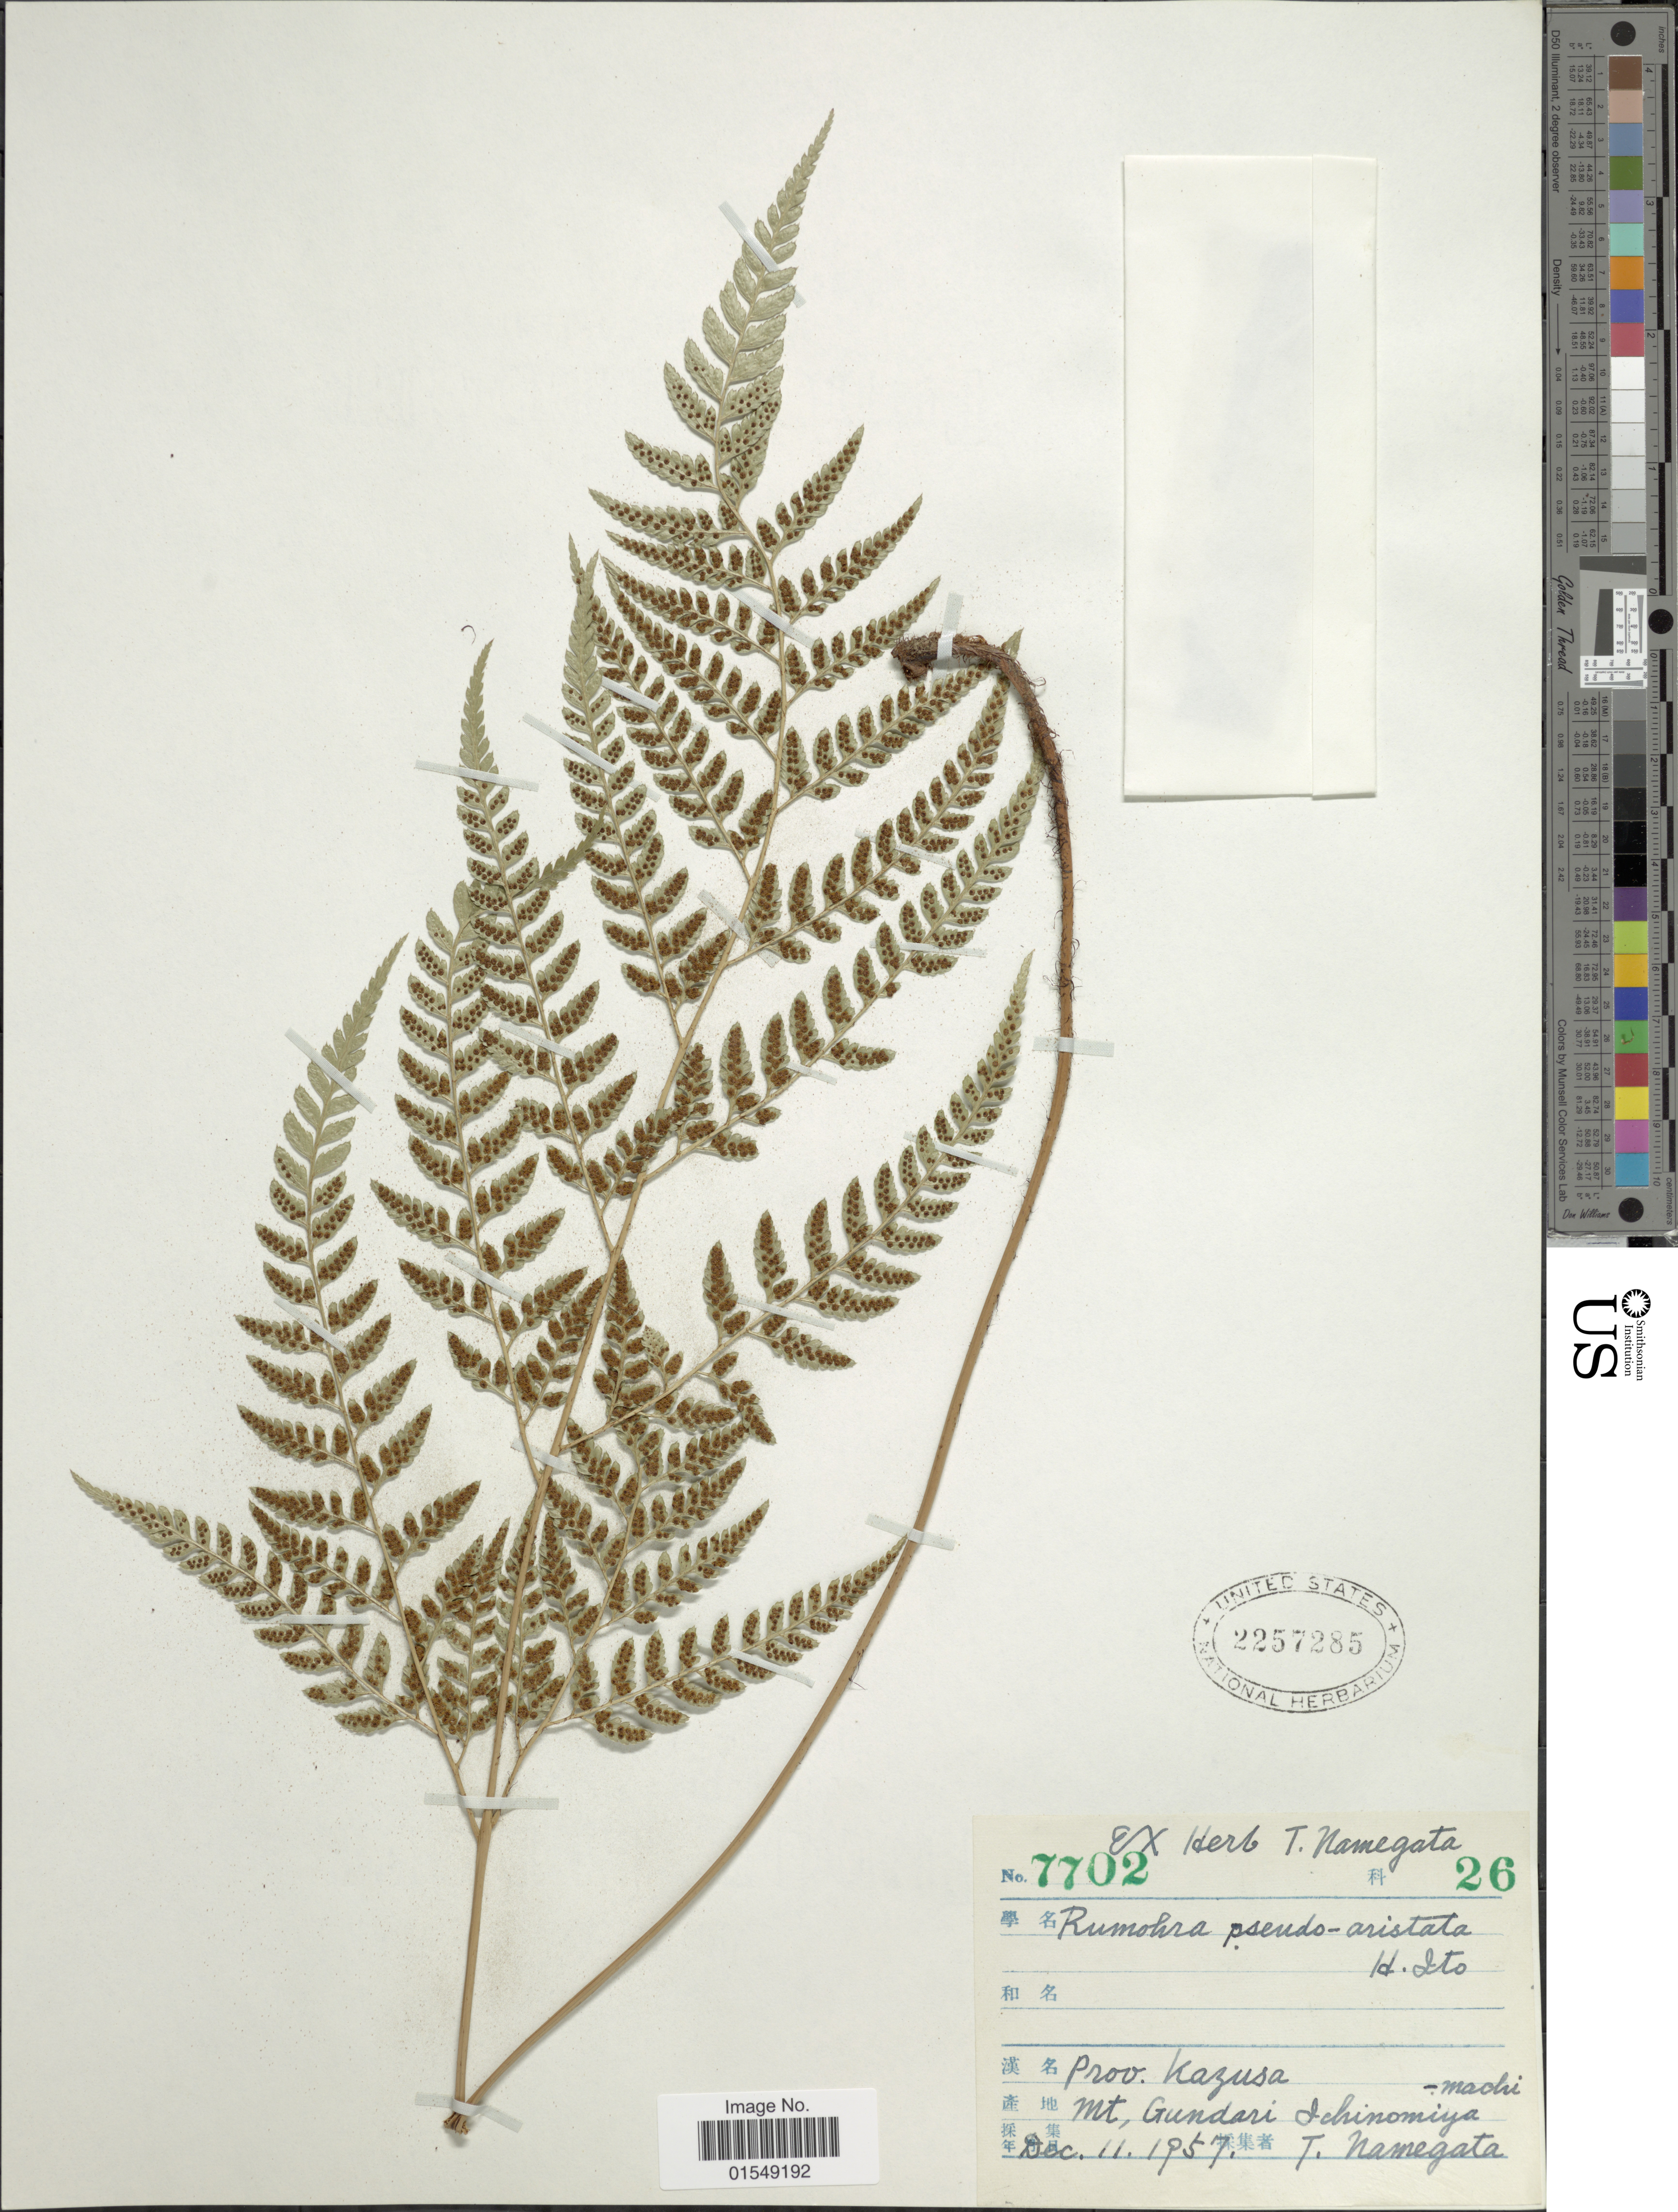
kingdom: Plantae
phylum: Tracheophyta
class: Polypodiopsida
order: Polypodiales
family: Dryopteridaceae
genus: Arachniodes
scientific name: Arachniodes pseudoaristata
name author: (Tagawa) Ohwi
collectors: T. Namegata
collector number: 7702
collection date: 1957-12-11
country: Japan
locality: Prov. Kazusa, Mt. Gundar, Ichinomiya-machi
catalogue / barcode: US 2257285